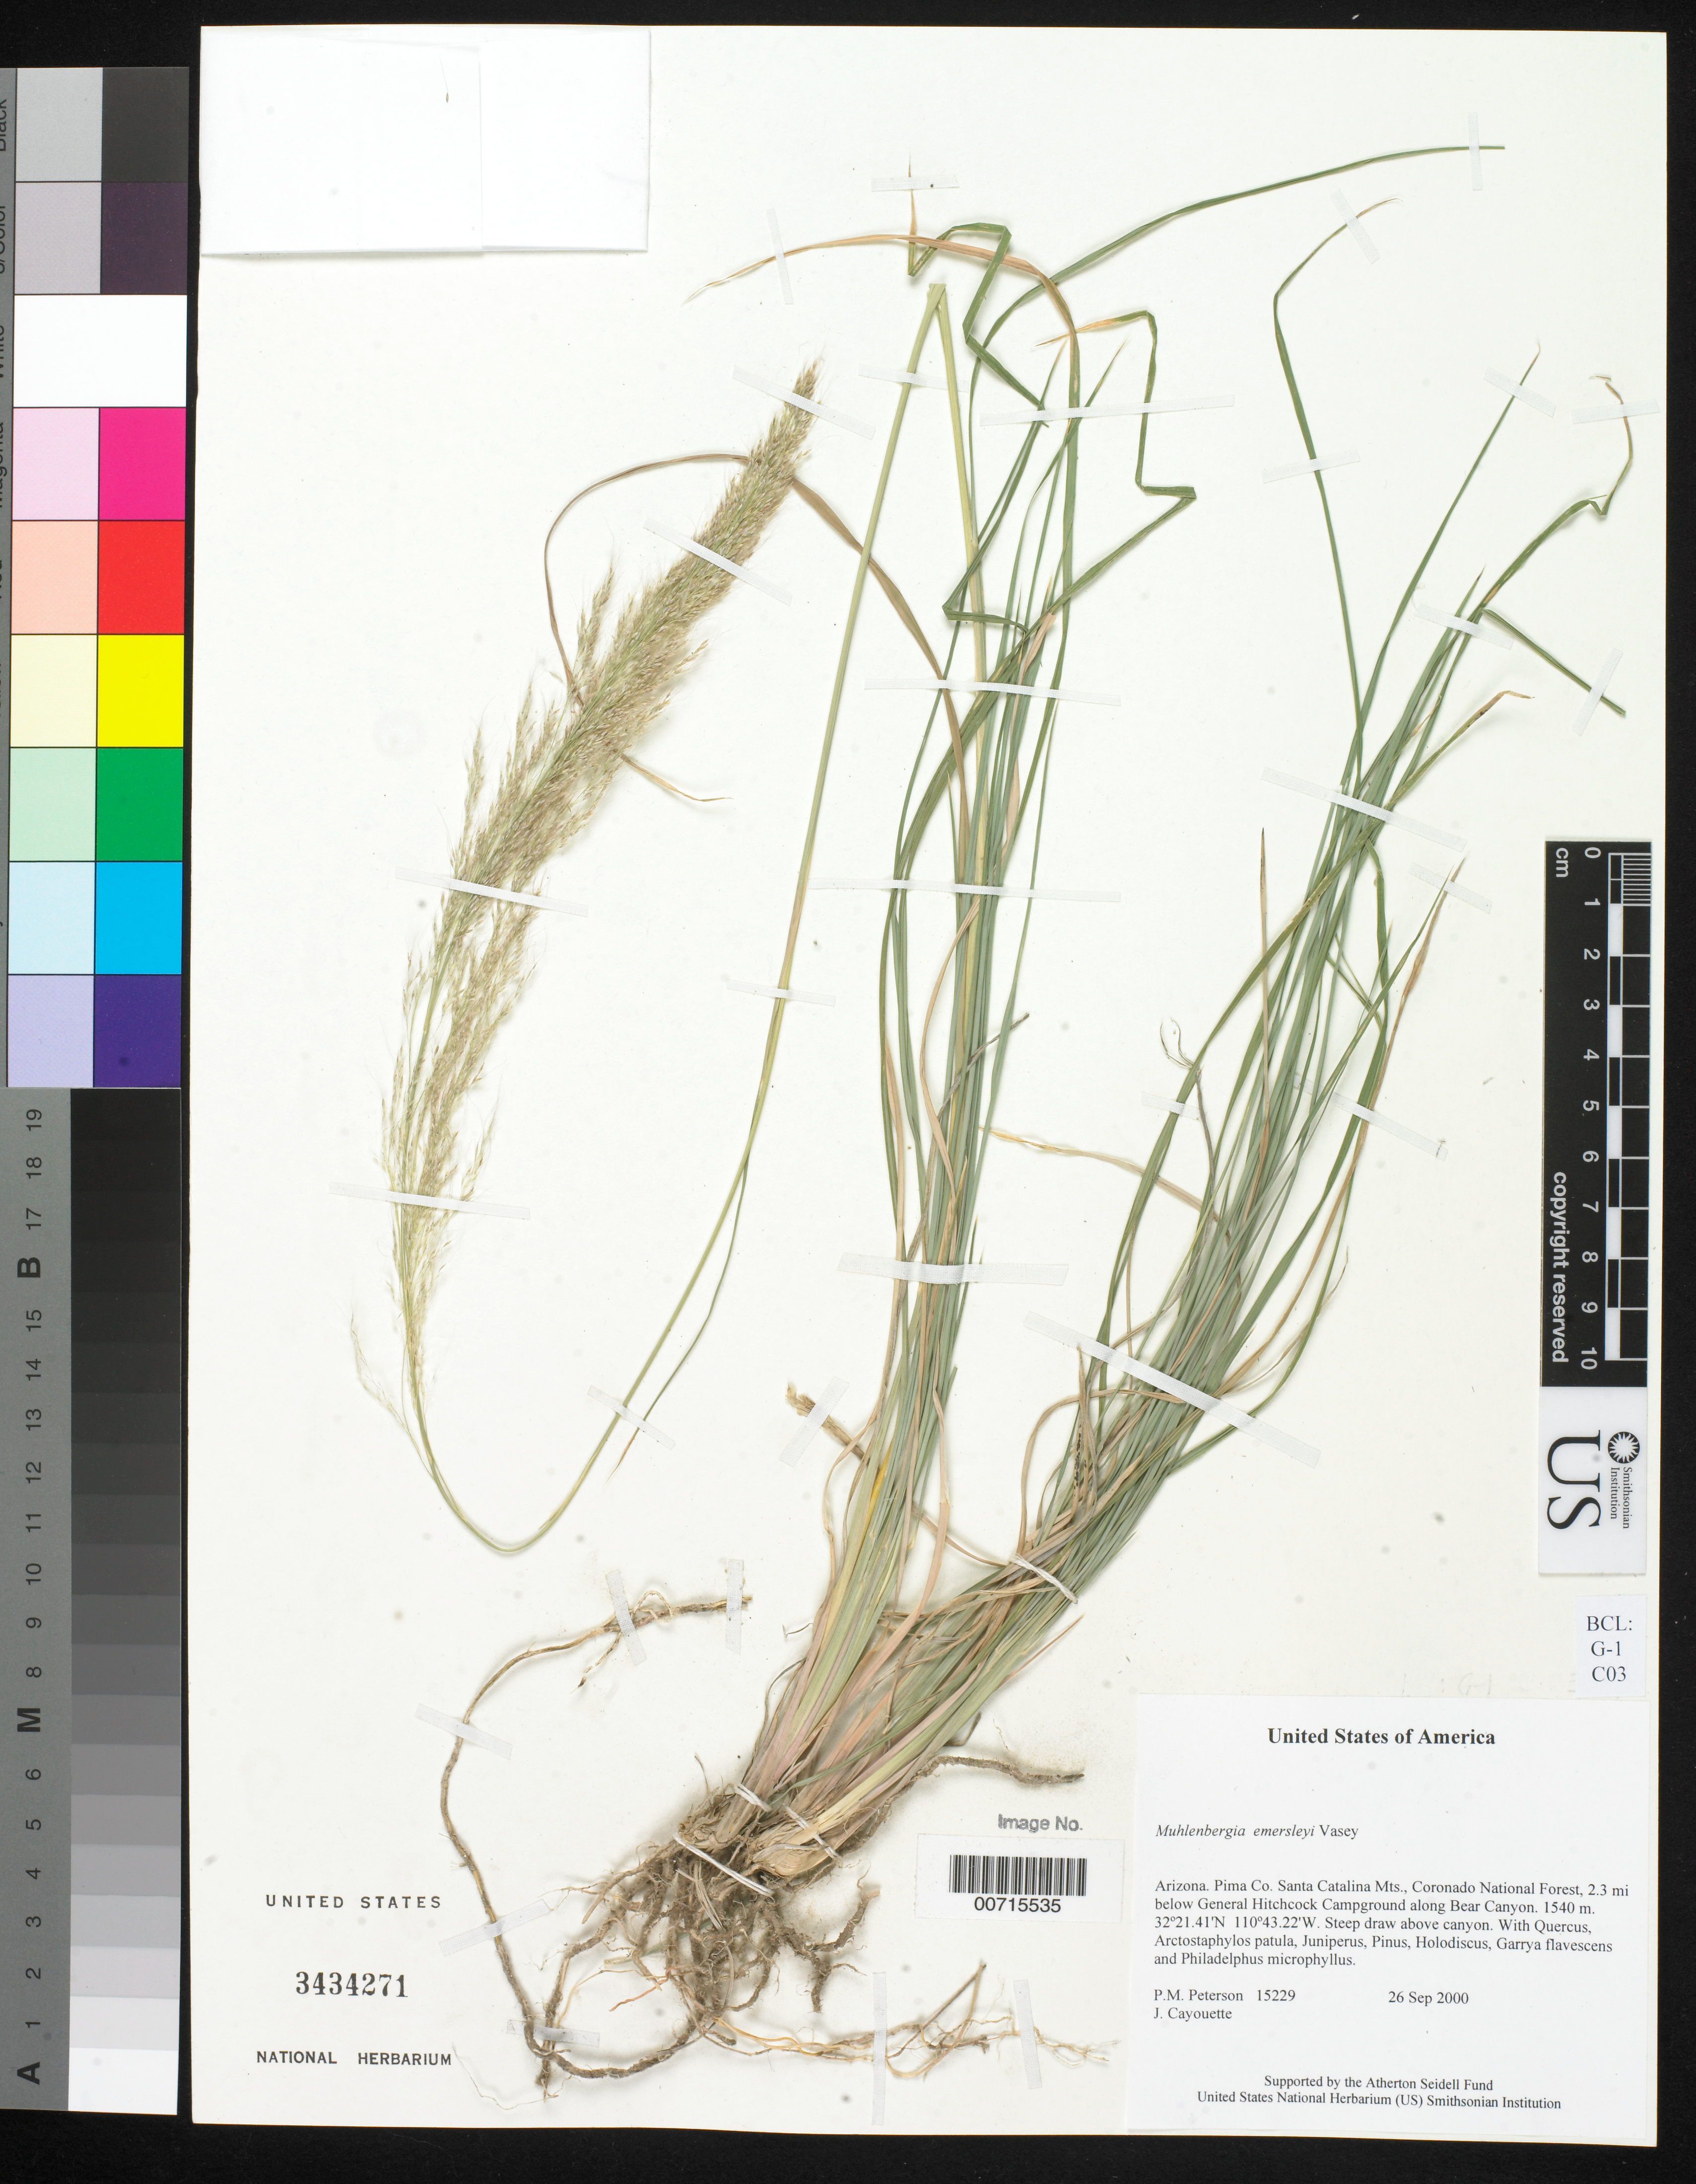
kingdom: Plantae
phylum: Tracheophyta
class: Liliopsida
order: Poales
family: Poaceae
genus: Muhlenbergia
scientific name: Muhlenbergia emersleyi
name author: Vasey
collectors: P. M. Peterson & J. Cayouette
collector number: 15229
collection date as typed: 26 Sep 2000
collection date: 2000-09-26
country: United States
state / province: Arizona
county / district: Pima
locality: Santa Catalina Mts., Coronado National Forest, 2.3 mi below General Hitchcock Campground along Bear Canyon.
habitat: Steep draw above canyon.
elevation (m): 1540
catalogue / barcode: US 3434271